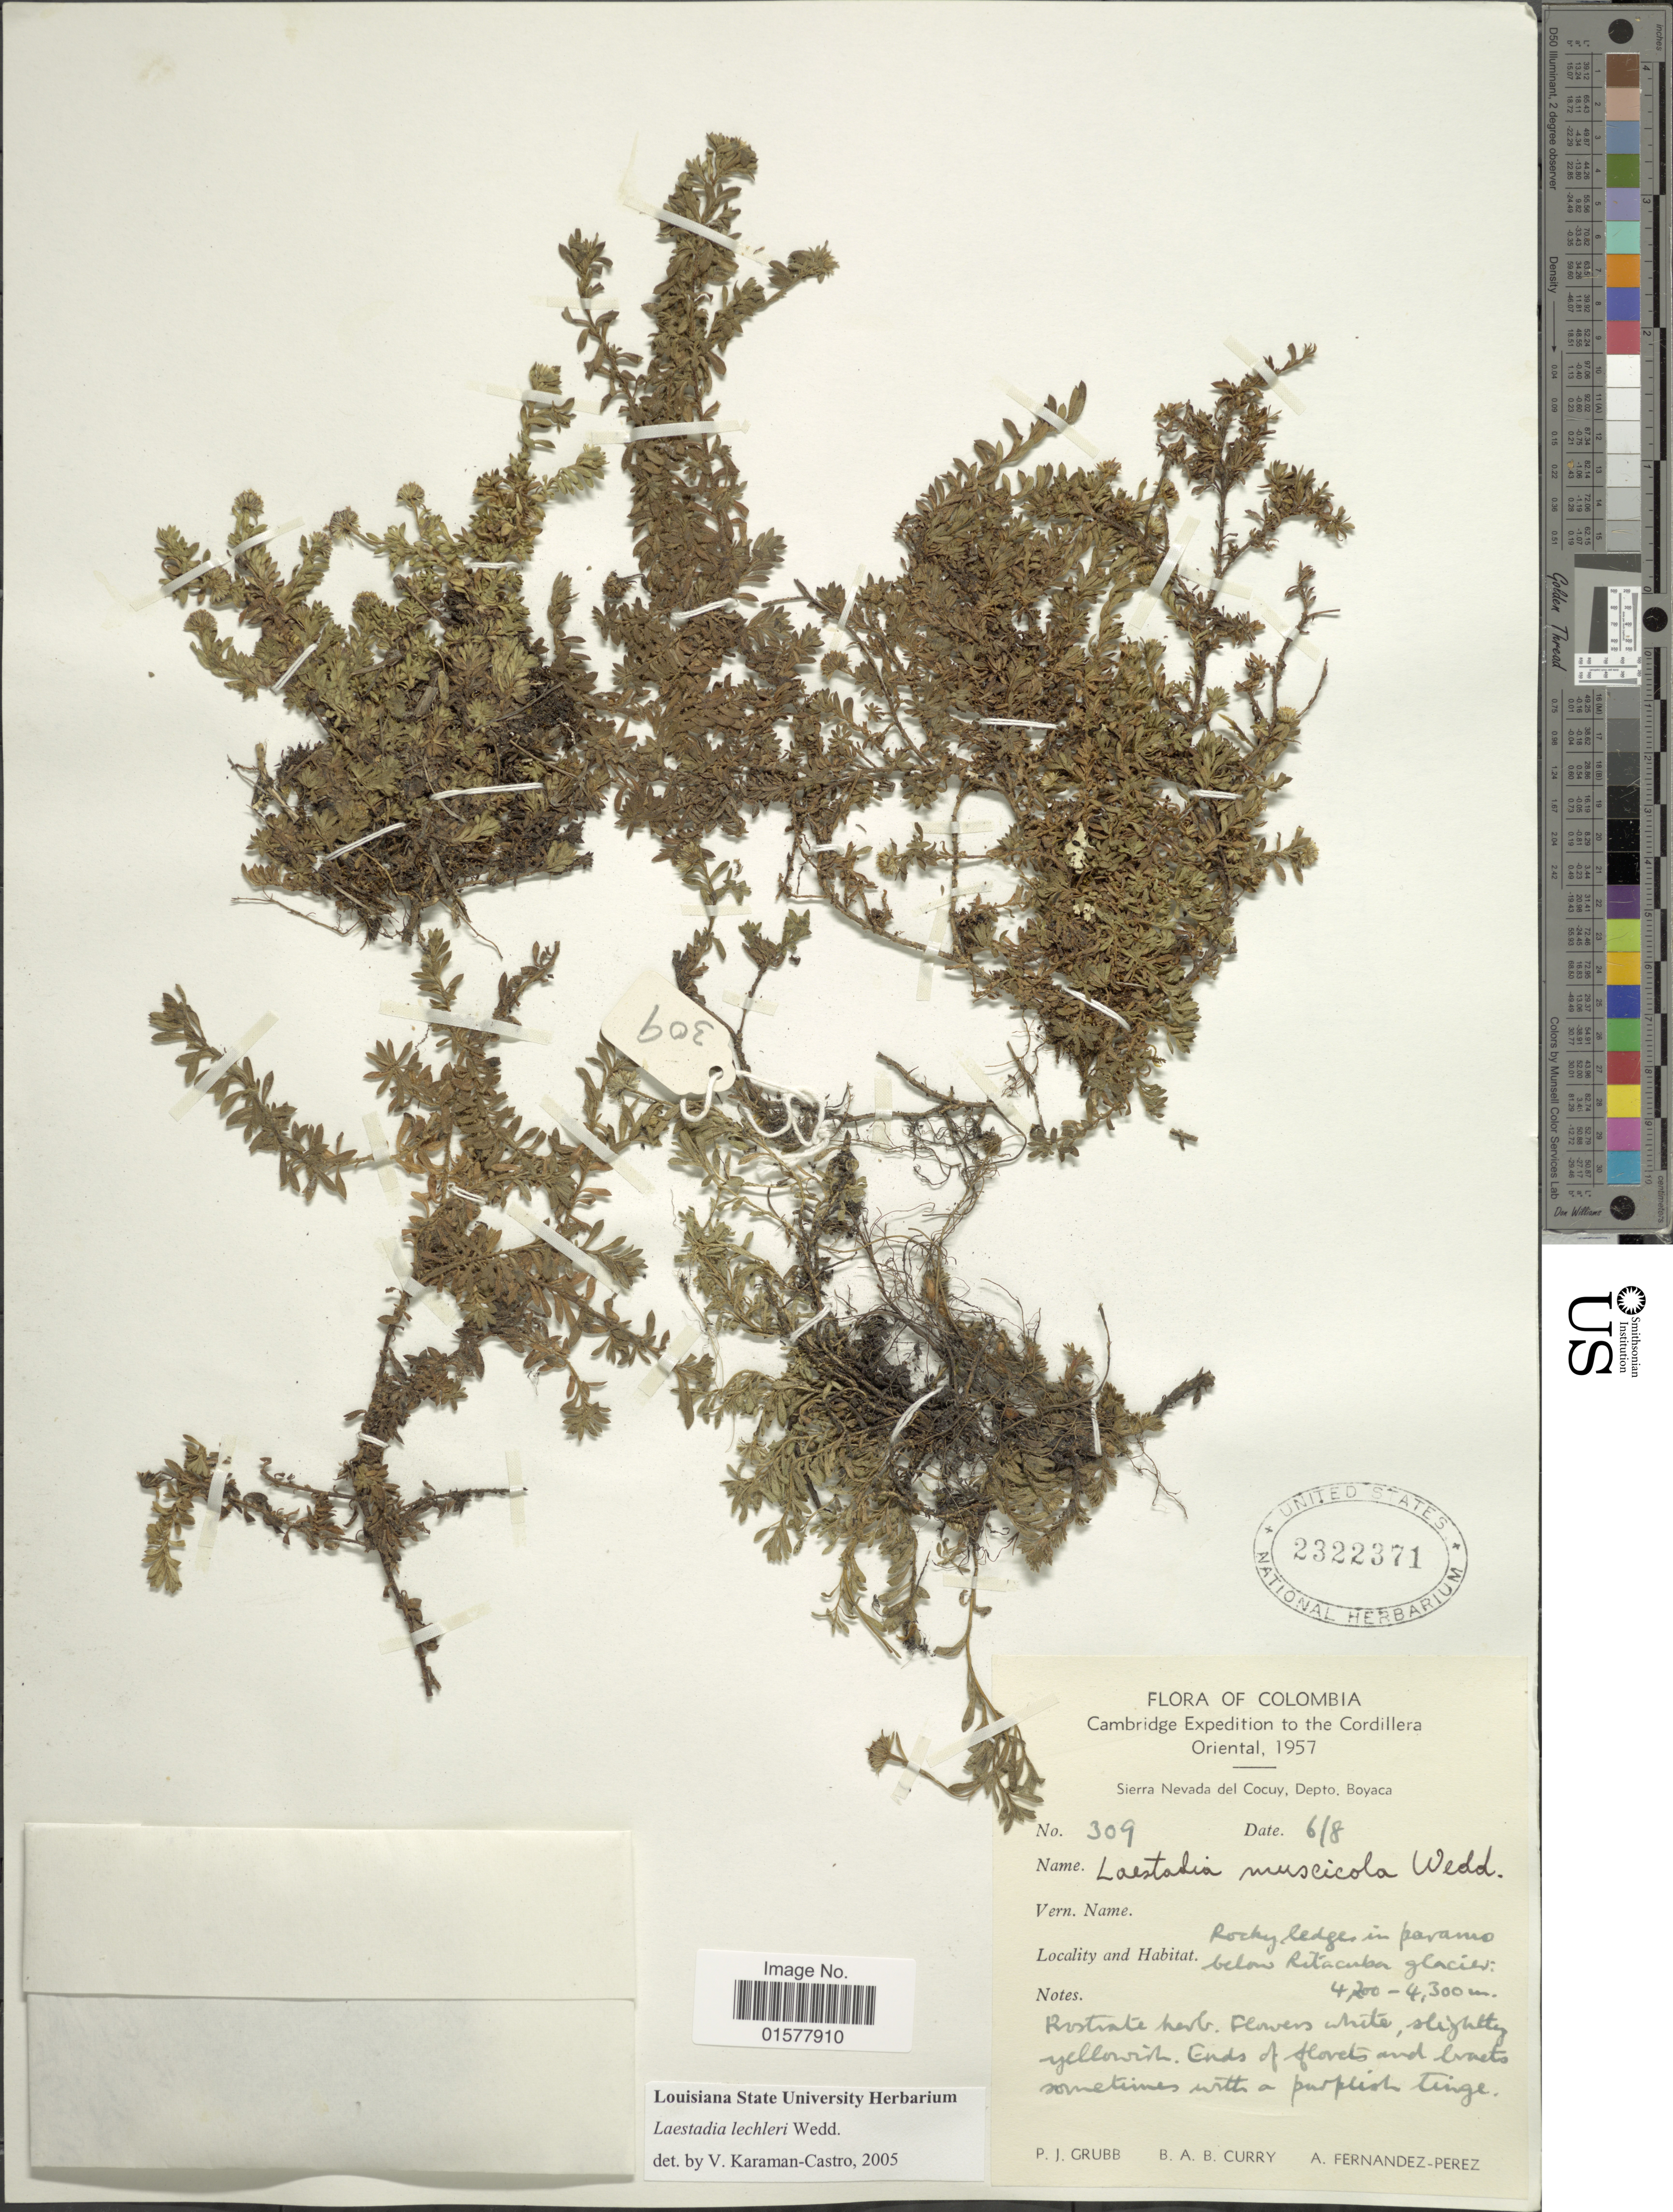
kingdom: Plantae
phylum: Tracheophyta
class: Magnoliopsida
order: Asterales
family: Asteraceae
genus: Laestadia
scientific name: Laestadia muscicola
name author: Wedd.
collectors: P. J. Grubb, B. Curry & A. Fernández-Pérez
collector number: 309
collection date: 1957-08-06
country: Colombia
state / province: Boyacá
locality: Sierra Nevada del Cocuy, Depto. Boyaca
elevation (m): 4200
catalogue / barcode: US 2322371